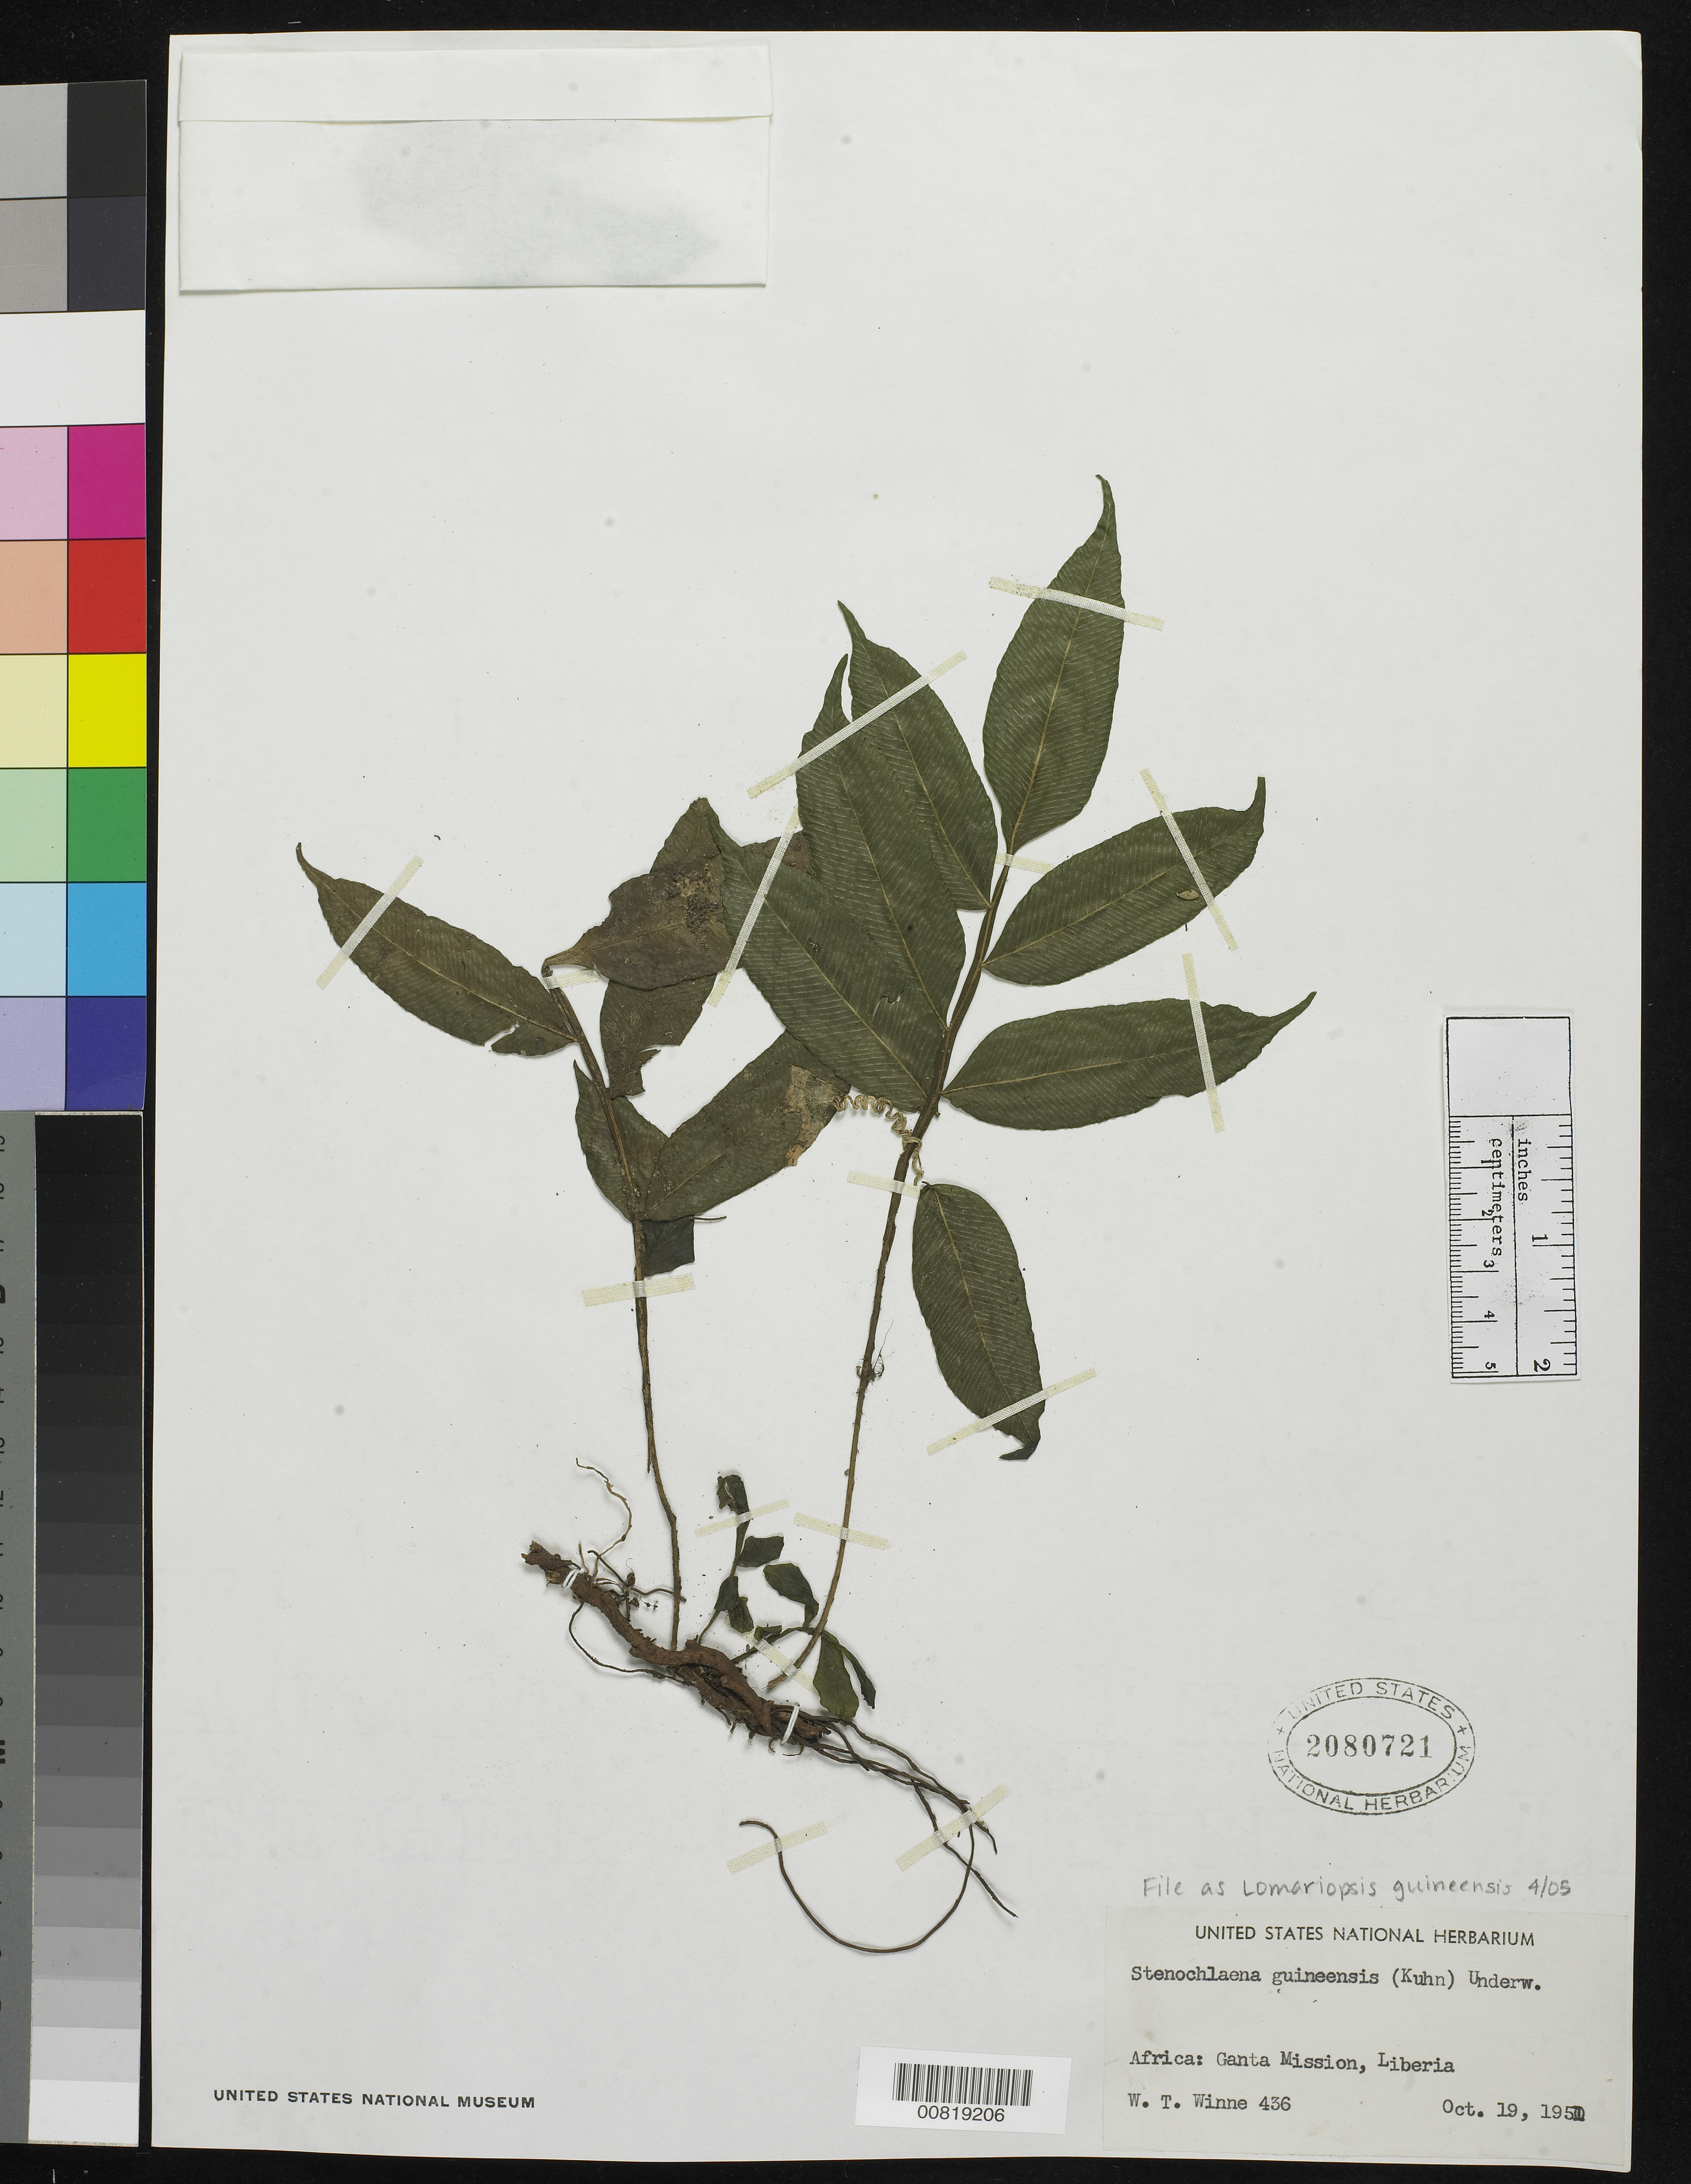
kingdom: Plantae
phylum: Tracheophyta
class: Polypodiopsida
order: Polypodiales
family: Lomariopsidaceae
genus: Lomariopsis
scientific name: Lomariopsis guineensis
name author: Holttum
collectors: -. Winne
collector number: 436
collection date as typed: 19 Oct 1951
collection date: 1951-10-19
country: Liberia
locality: Ganta Mission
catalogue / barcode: US 2080721